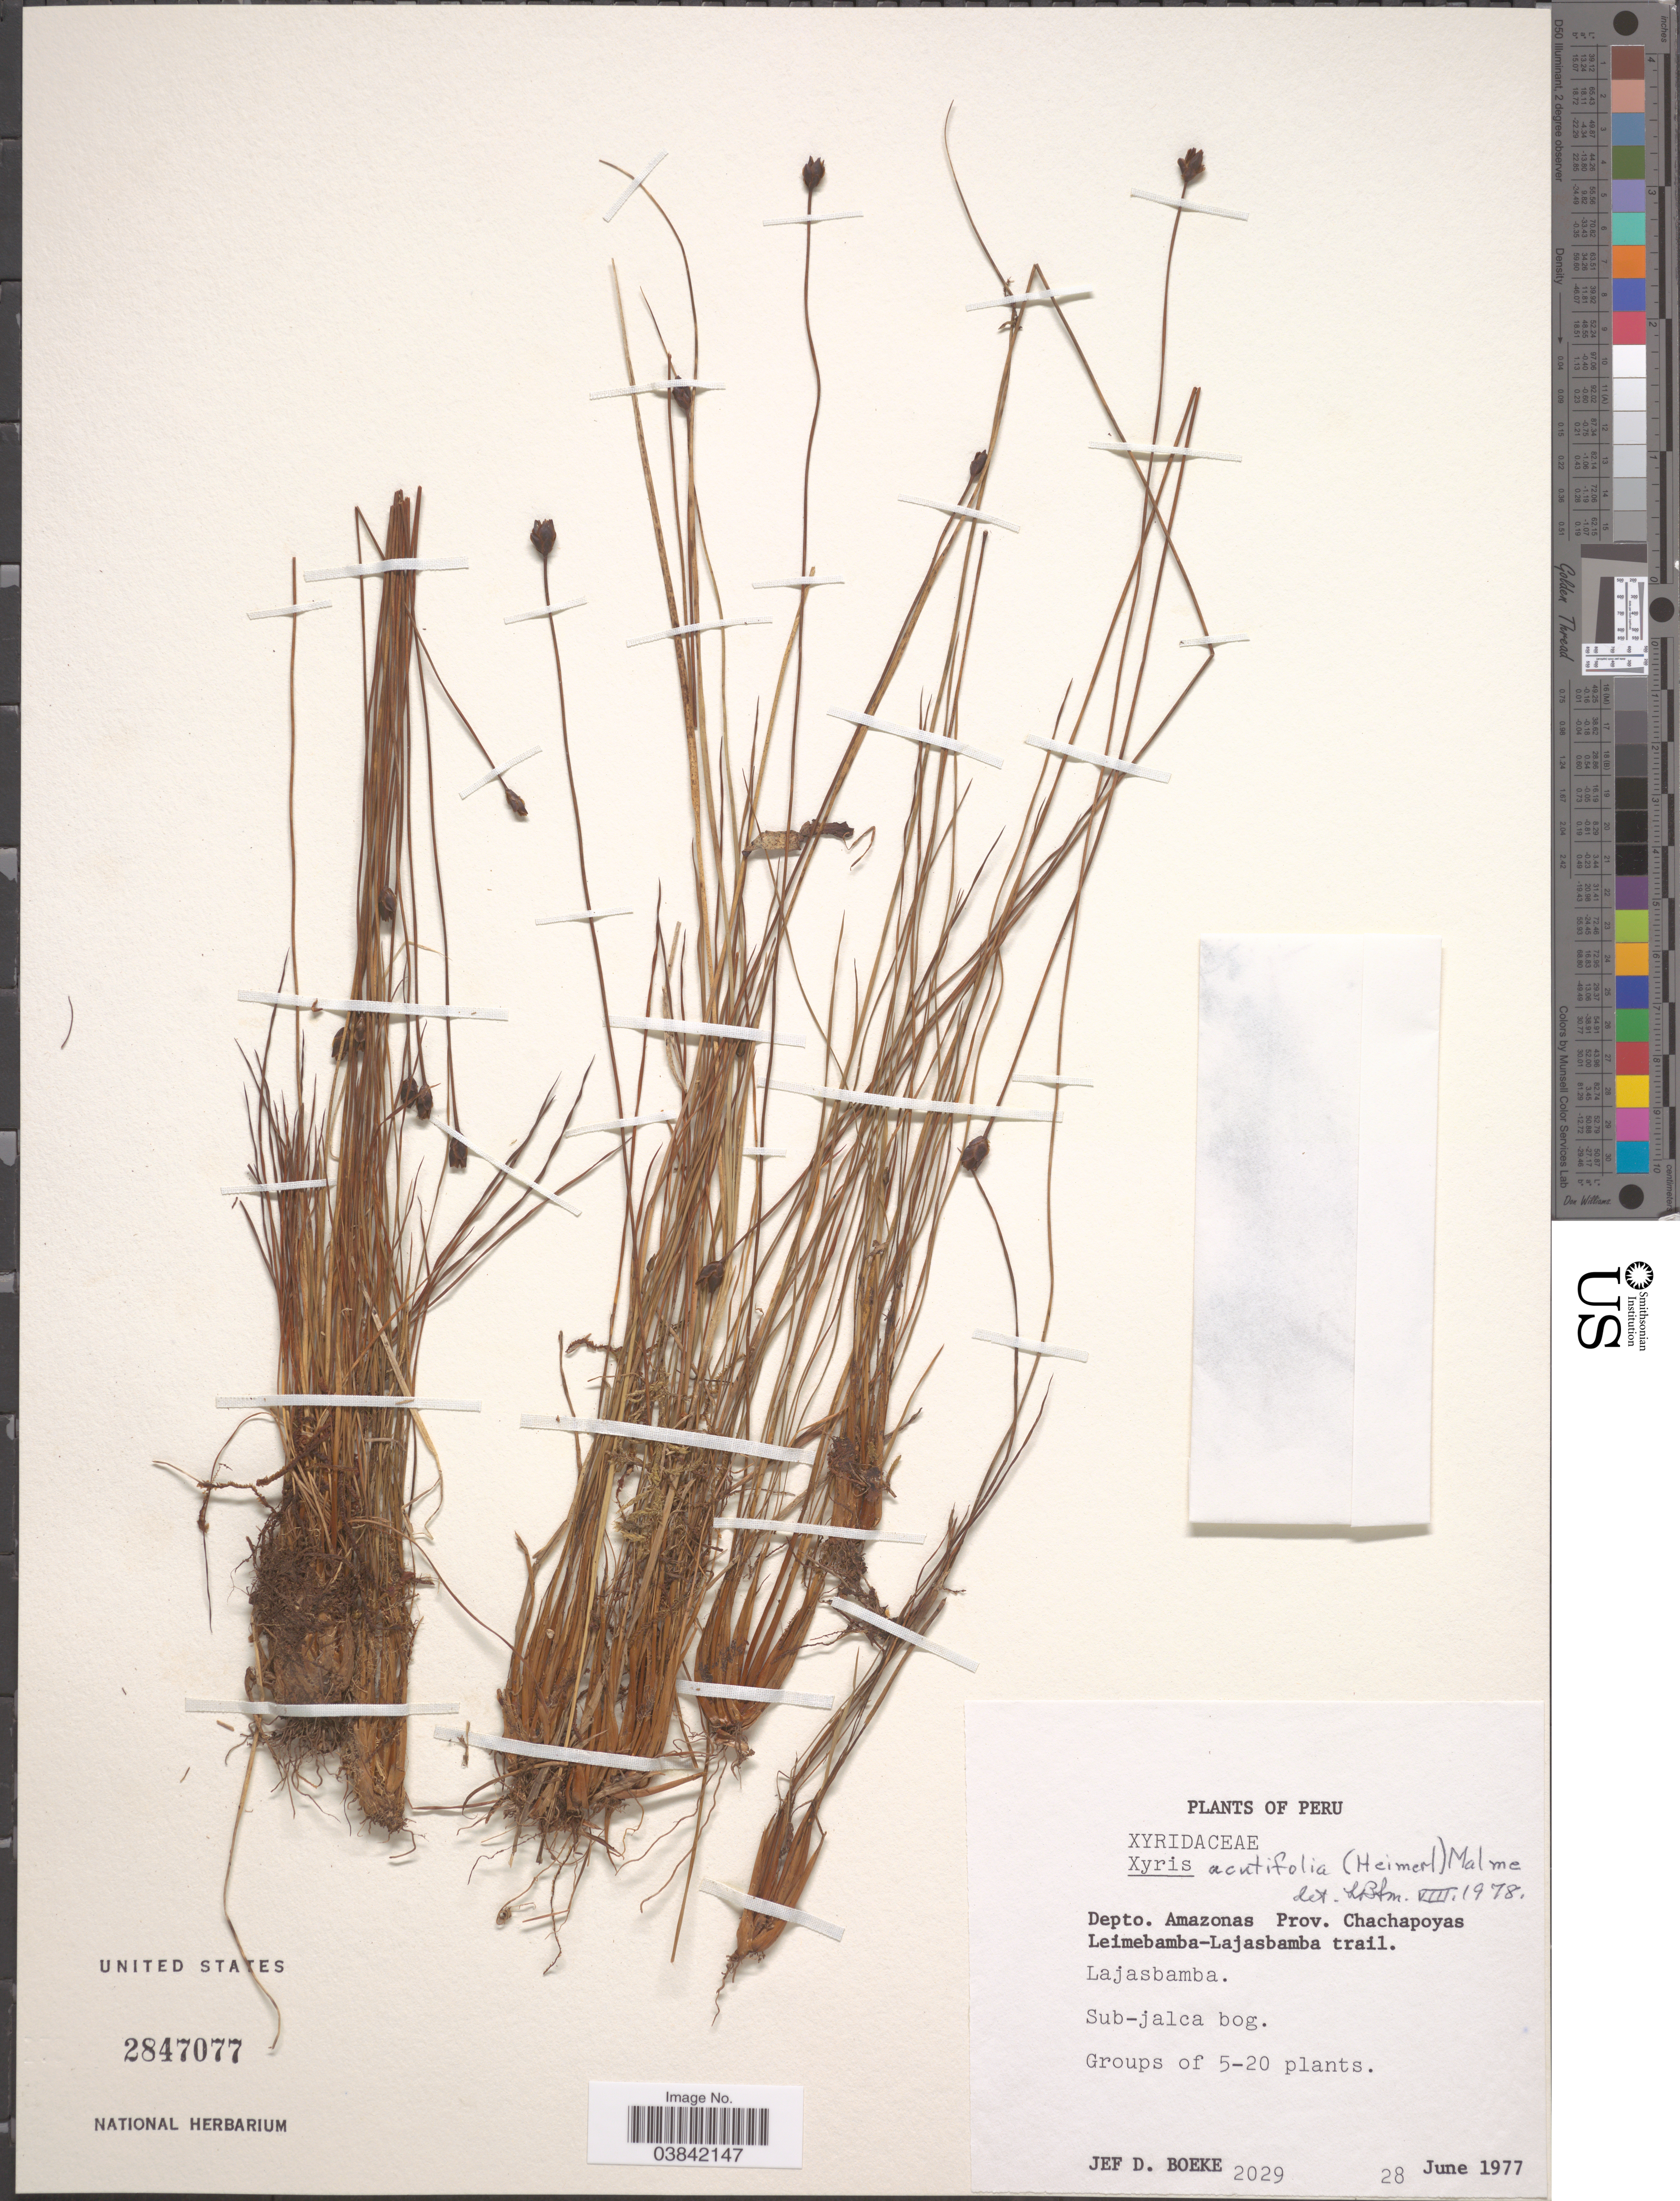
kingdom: Plantae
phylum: Tracheophyta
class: Liliopsida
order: Poales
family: Xyridaceae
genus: Xyris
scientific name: Xyris acutifolia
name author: (Heimerl) Malme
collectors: J. Boeke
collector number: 2029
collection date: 1977-06-28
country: Peru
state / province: Amazonas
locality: Depto. Amazonas Prov. Chachapoyas Leimebamba-Lajasbamba trail. Lajasbamba.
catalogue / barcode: US 2847077